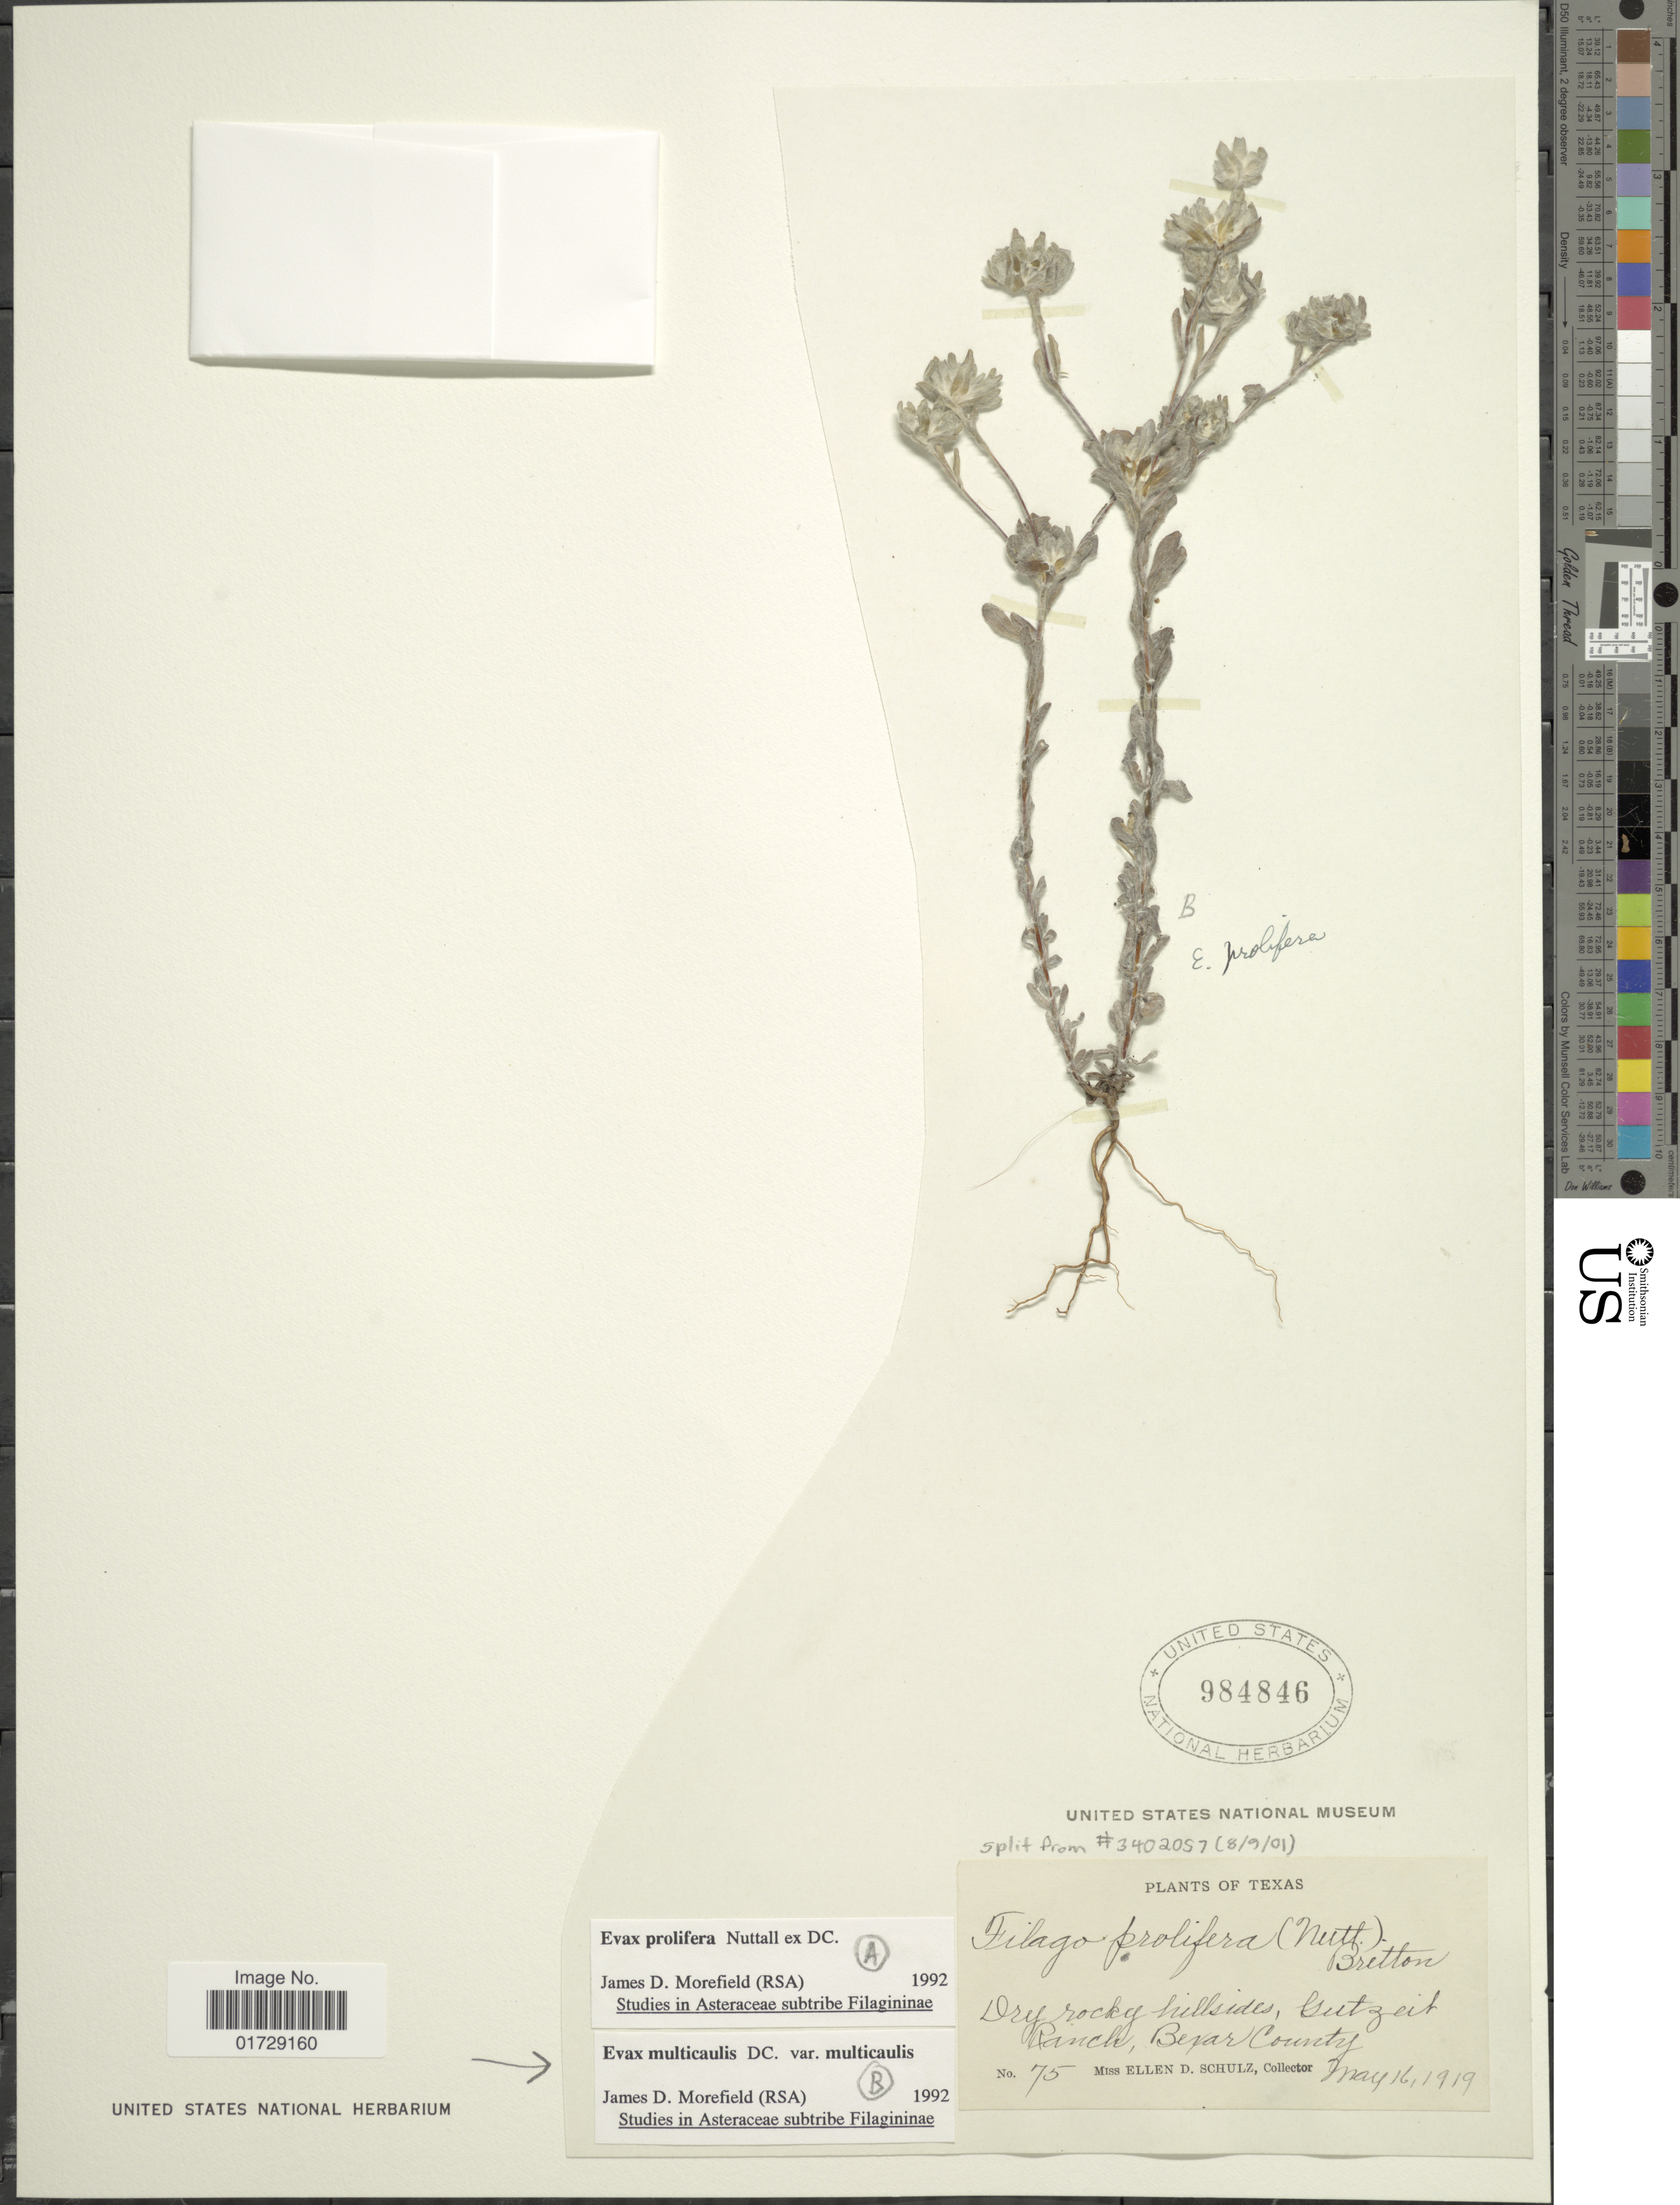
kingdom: Plantae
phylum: Tracheophyta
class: Magnoliopsida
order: Asterales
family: Asteraceae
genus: Evax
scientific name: Evax multicaulis var. multicaulis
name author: DC.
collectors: E. D. Schulz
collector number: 75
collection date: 1919-05-16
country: United States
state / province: Texas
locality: Gutzeit Ranch, Beyar County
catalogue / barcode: US 984846